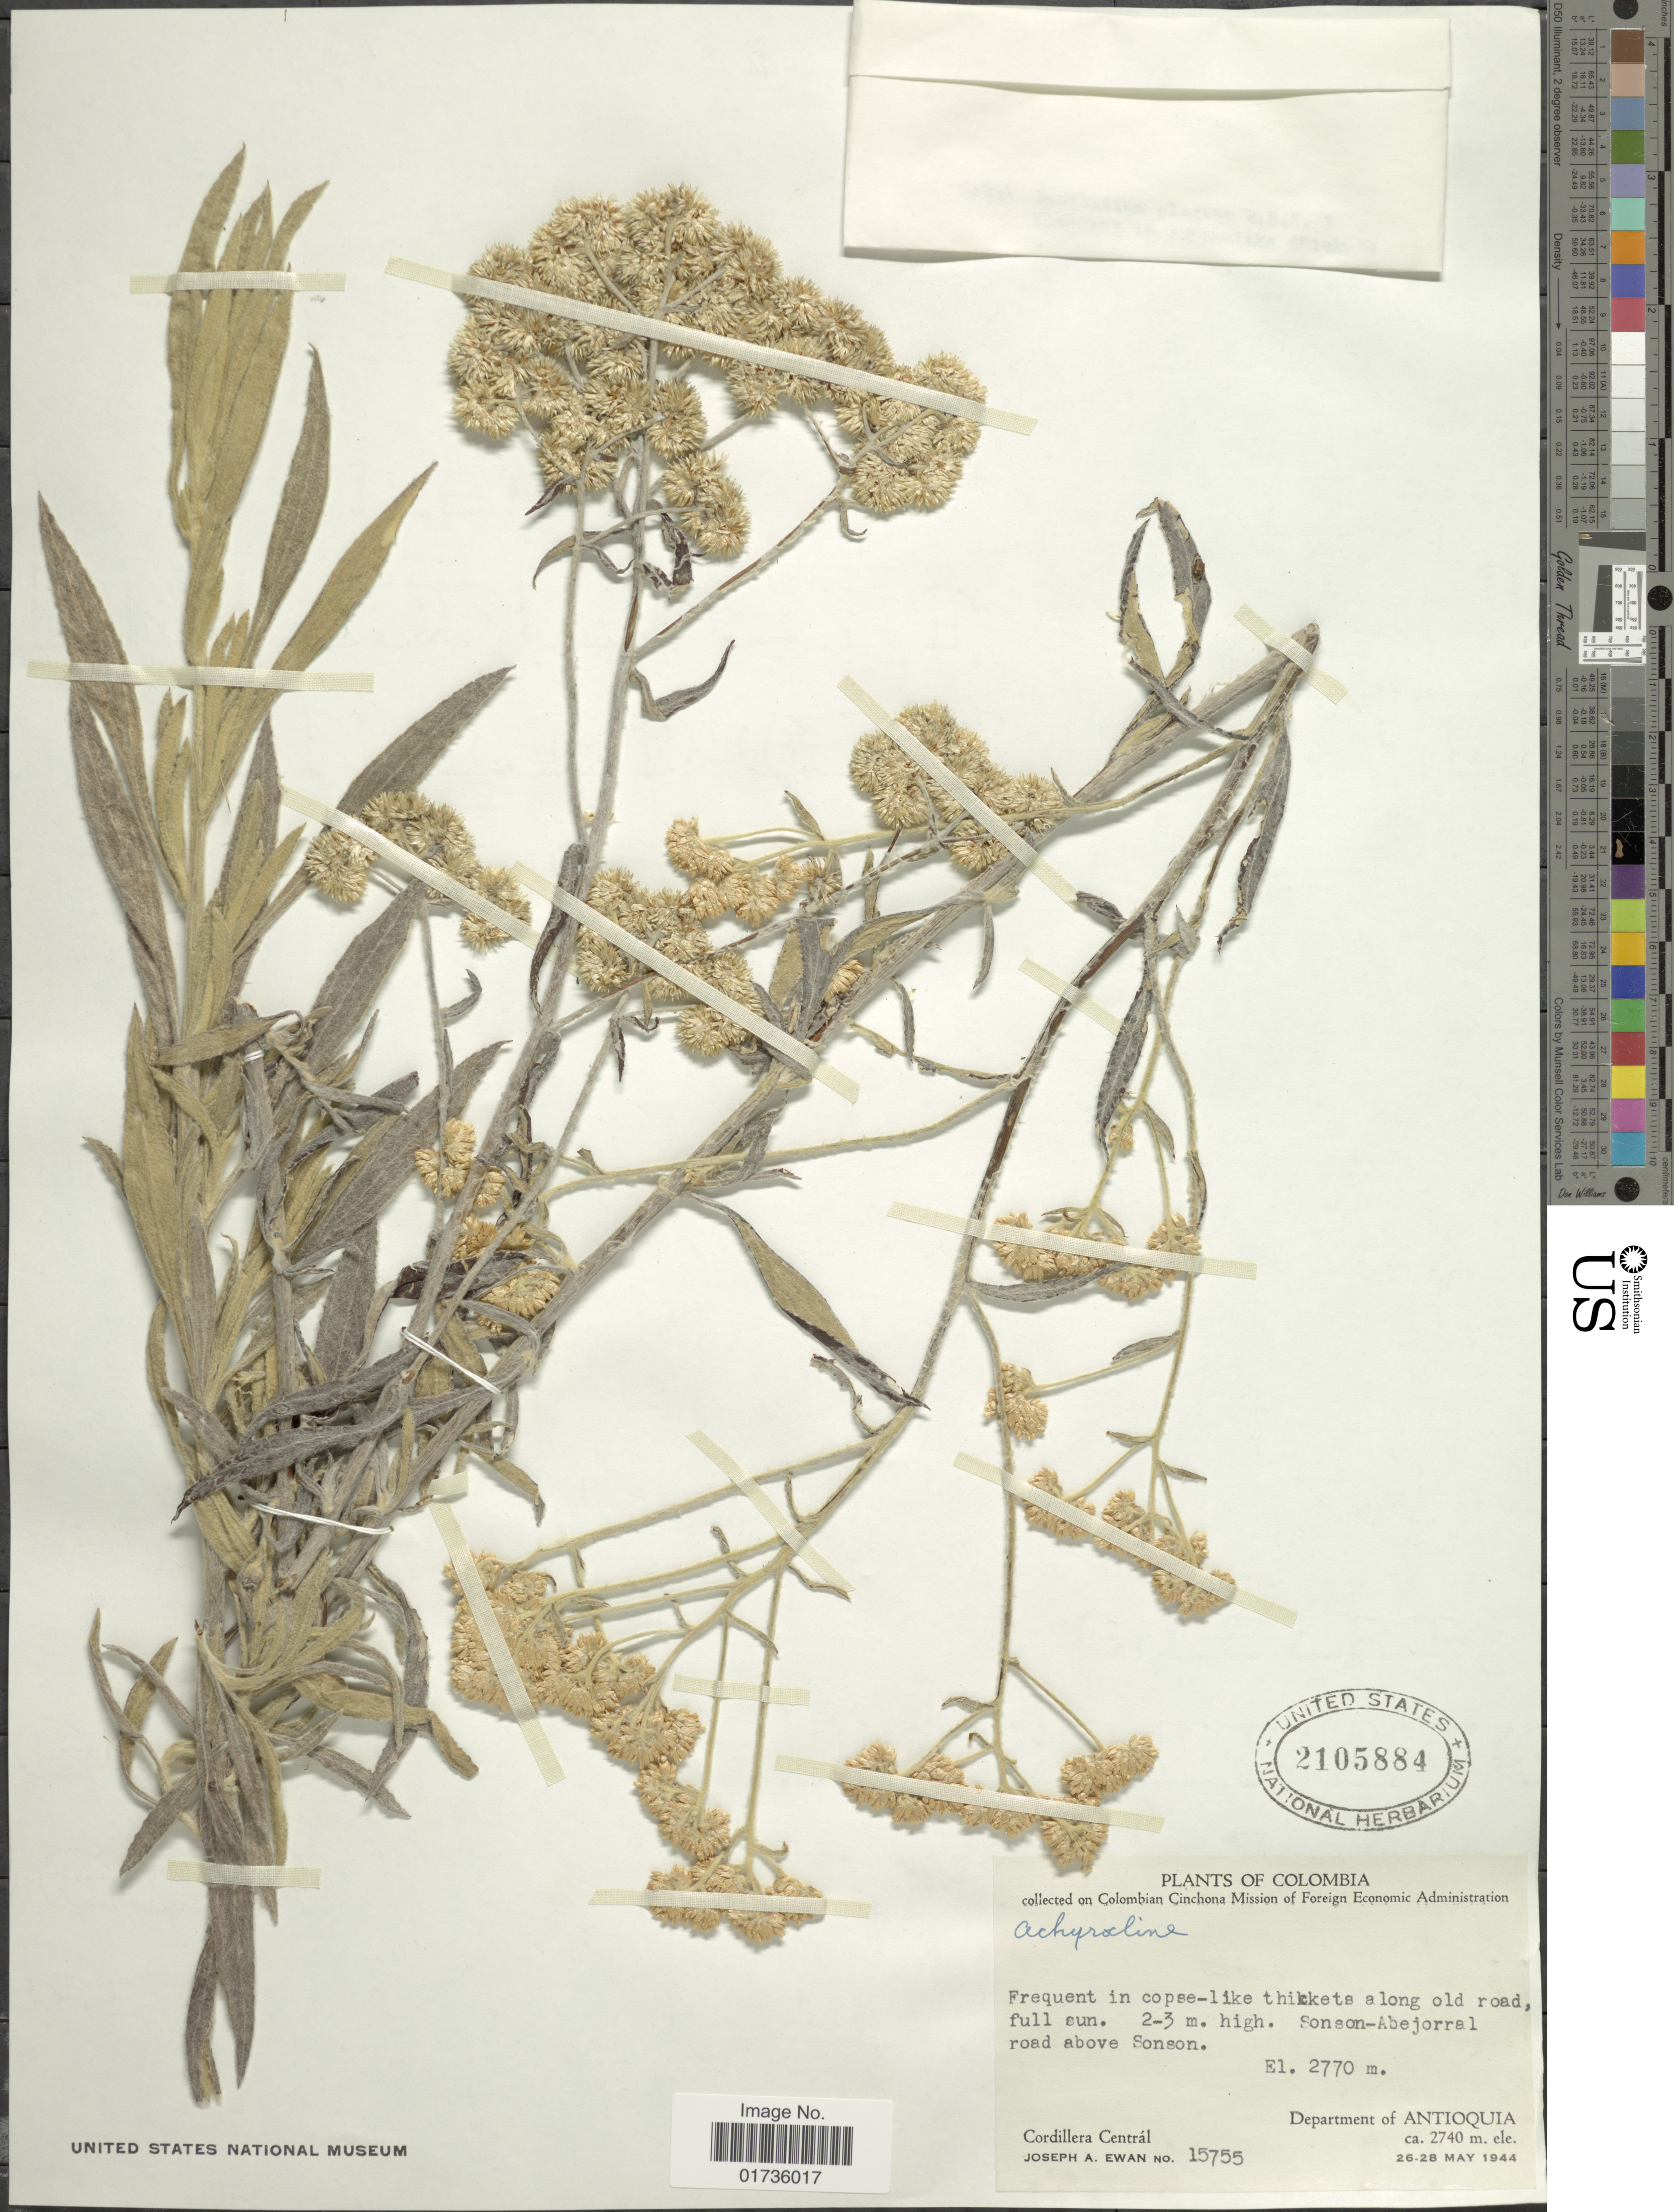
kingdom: Plantae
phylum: Tracheophyta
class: Magnoliopsida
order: Asterales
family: Asteraceae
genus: Achyrocline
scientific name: Achyrocline sp.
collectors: J. A. Ewan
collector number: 15755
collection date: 1944-05-26/1944-05-28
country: Colombia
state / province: Antioquia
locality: Sonson-Abejorral road above Sonson, Cordillera Centrál, Department of Antioquia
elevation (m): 2740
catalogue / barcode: US 2105884